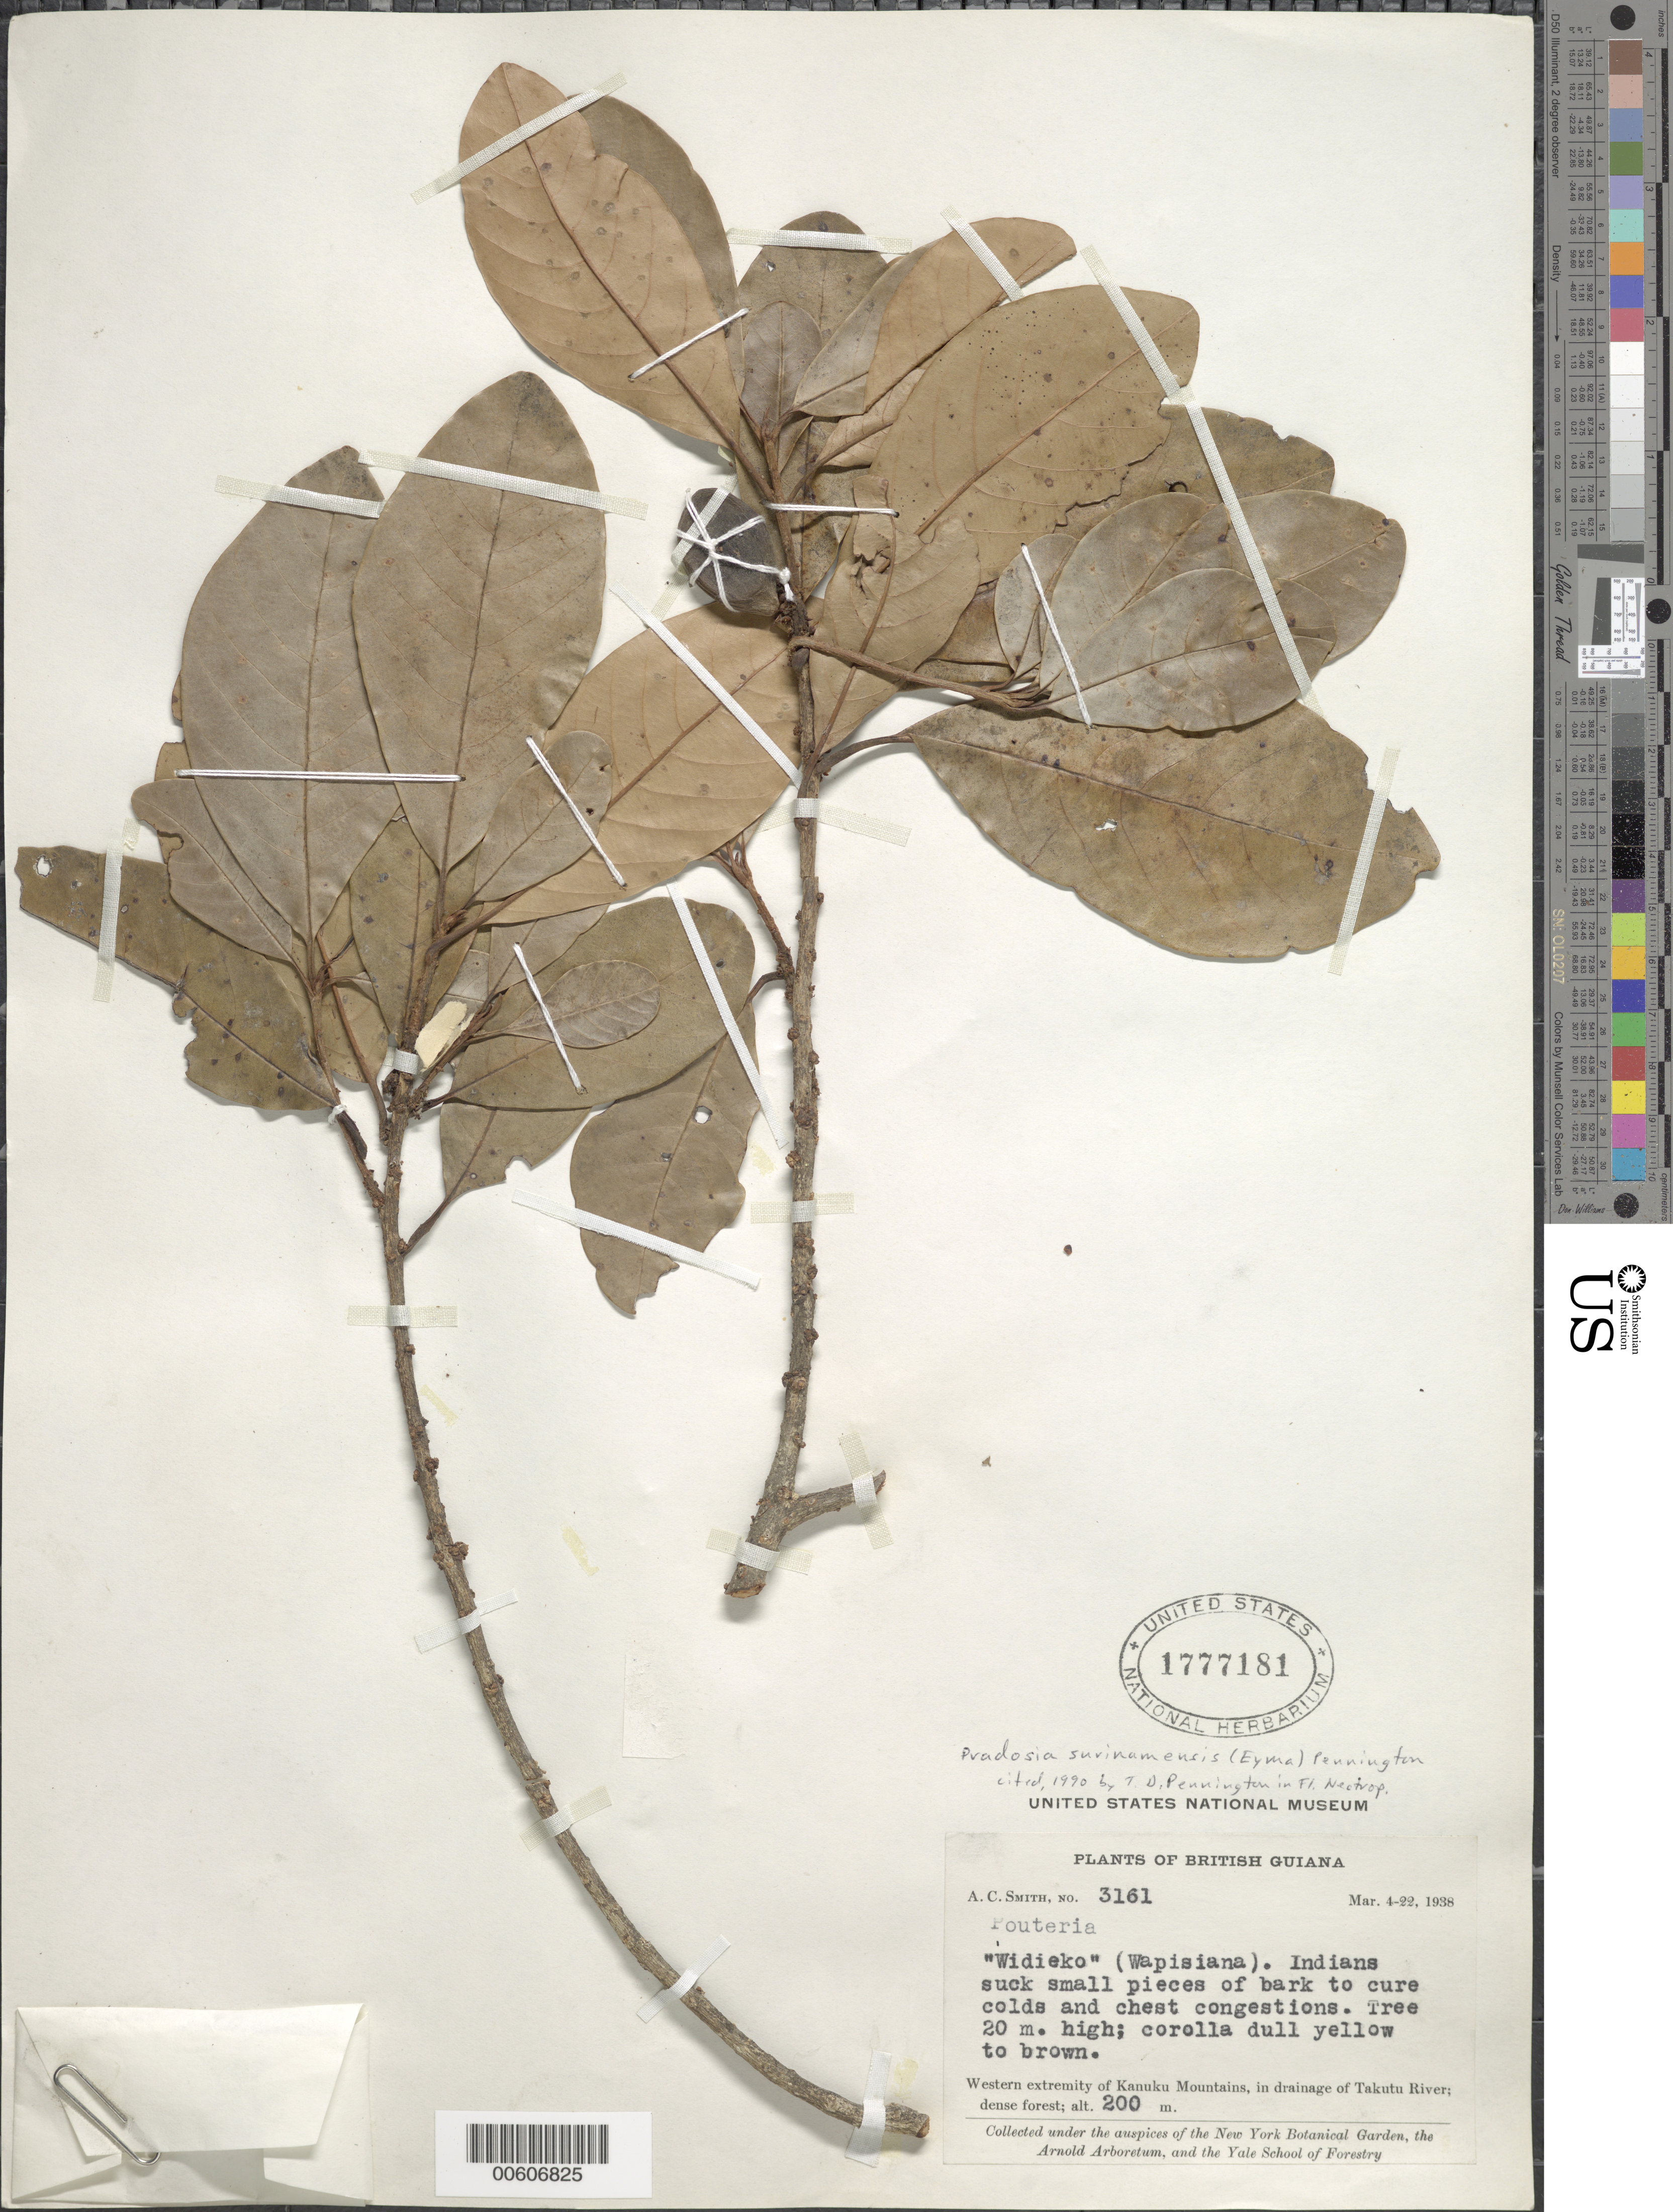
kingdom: Plantae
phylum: Tracheophyta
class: Magnoliopsida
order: Ericales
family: Sapotaceae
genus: Pradosia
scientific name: Pradosia surinamensis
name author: (Eyma) T.D. Penn.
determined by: Pennington, T. D., (K)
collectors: A. C. Smith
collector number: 3161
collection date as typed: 4-Mar-38 to 22-Mar-38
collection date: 1938-03-04/1938-03-22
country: Guyana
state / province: U. Takutu-U. Essequibo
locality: Kanuku Mts., drainage of Takutu R., western extremity of Kanuku Mountains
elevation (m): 200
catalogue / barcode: US 1777181